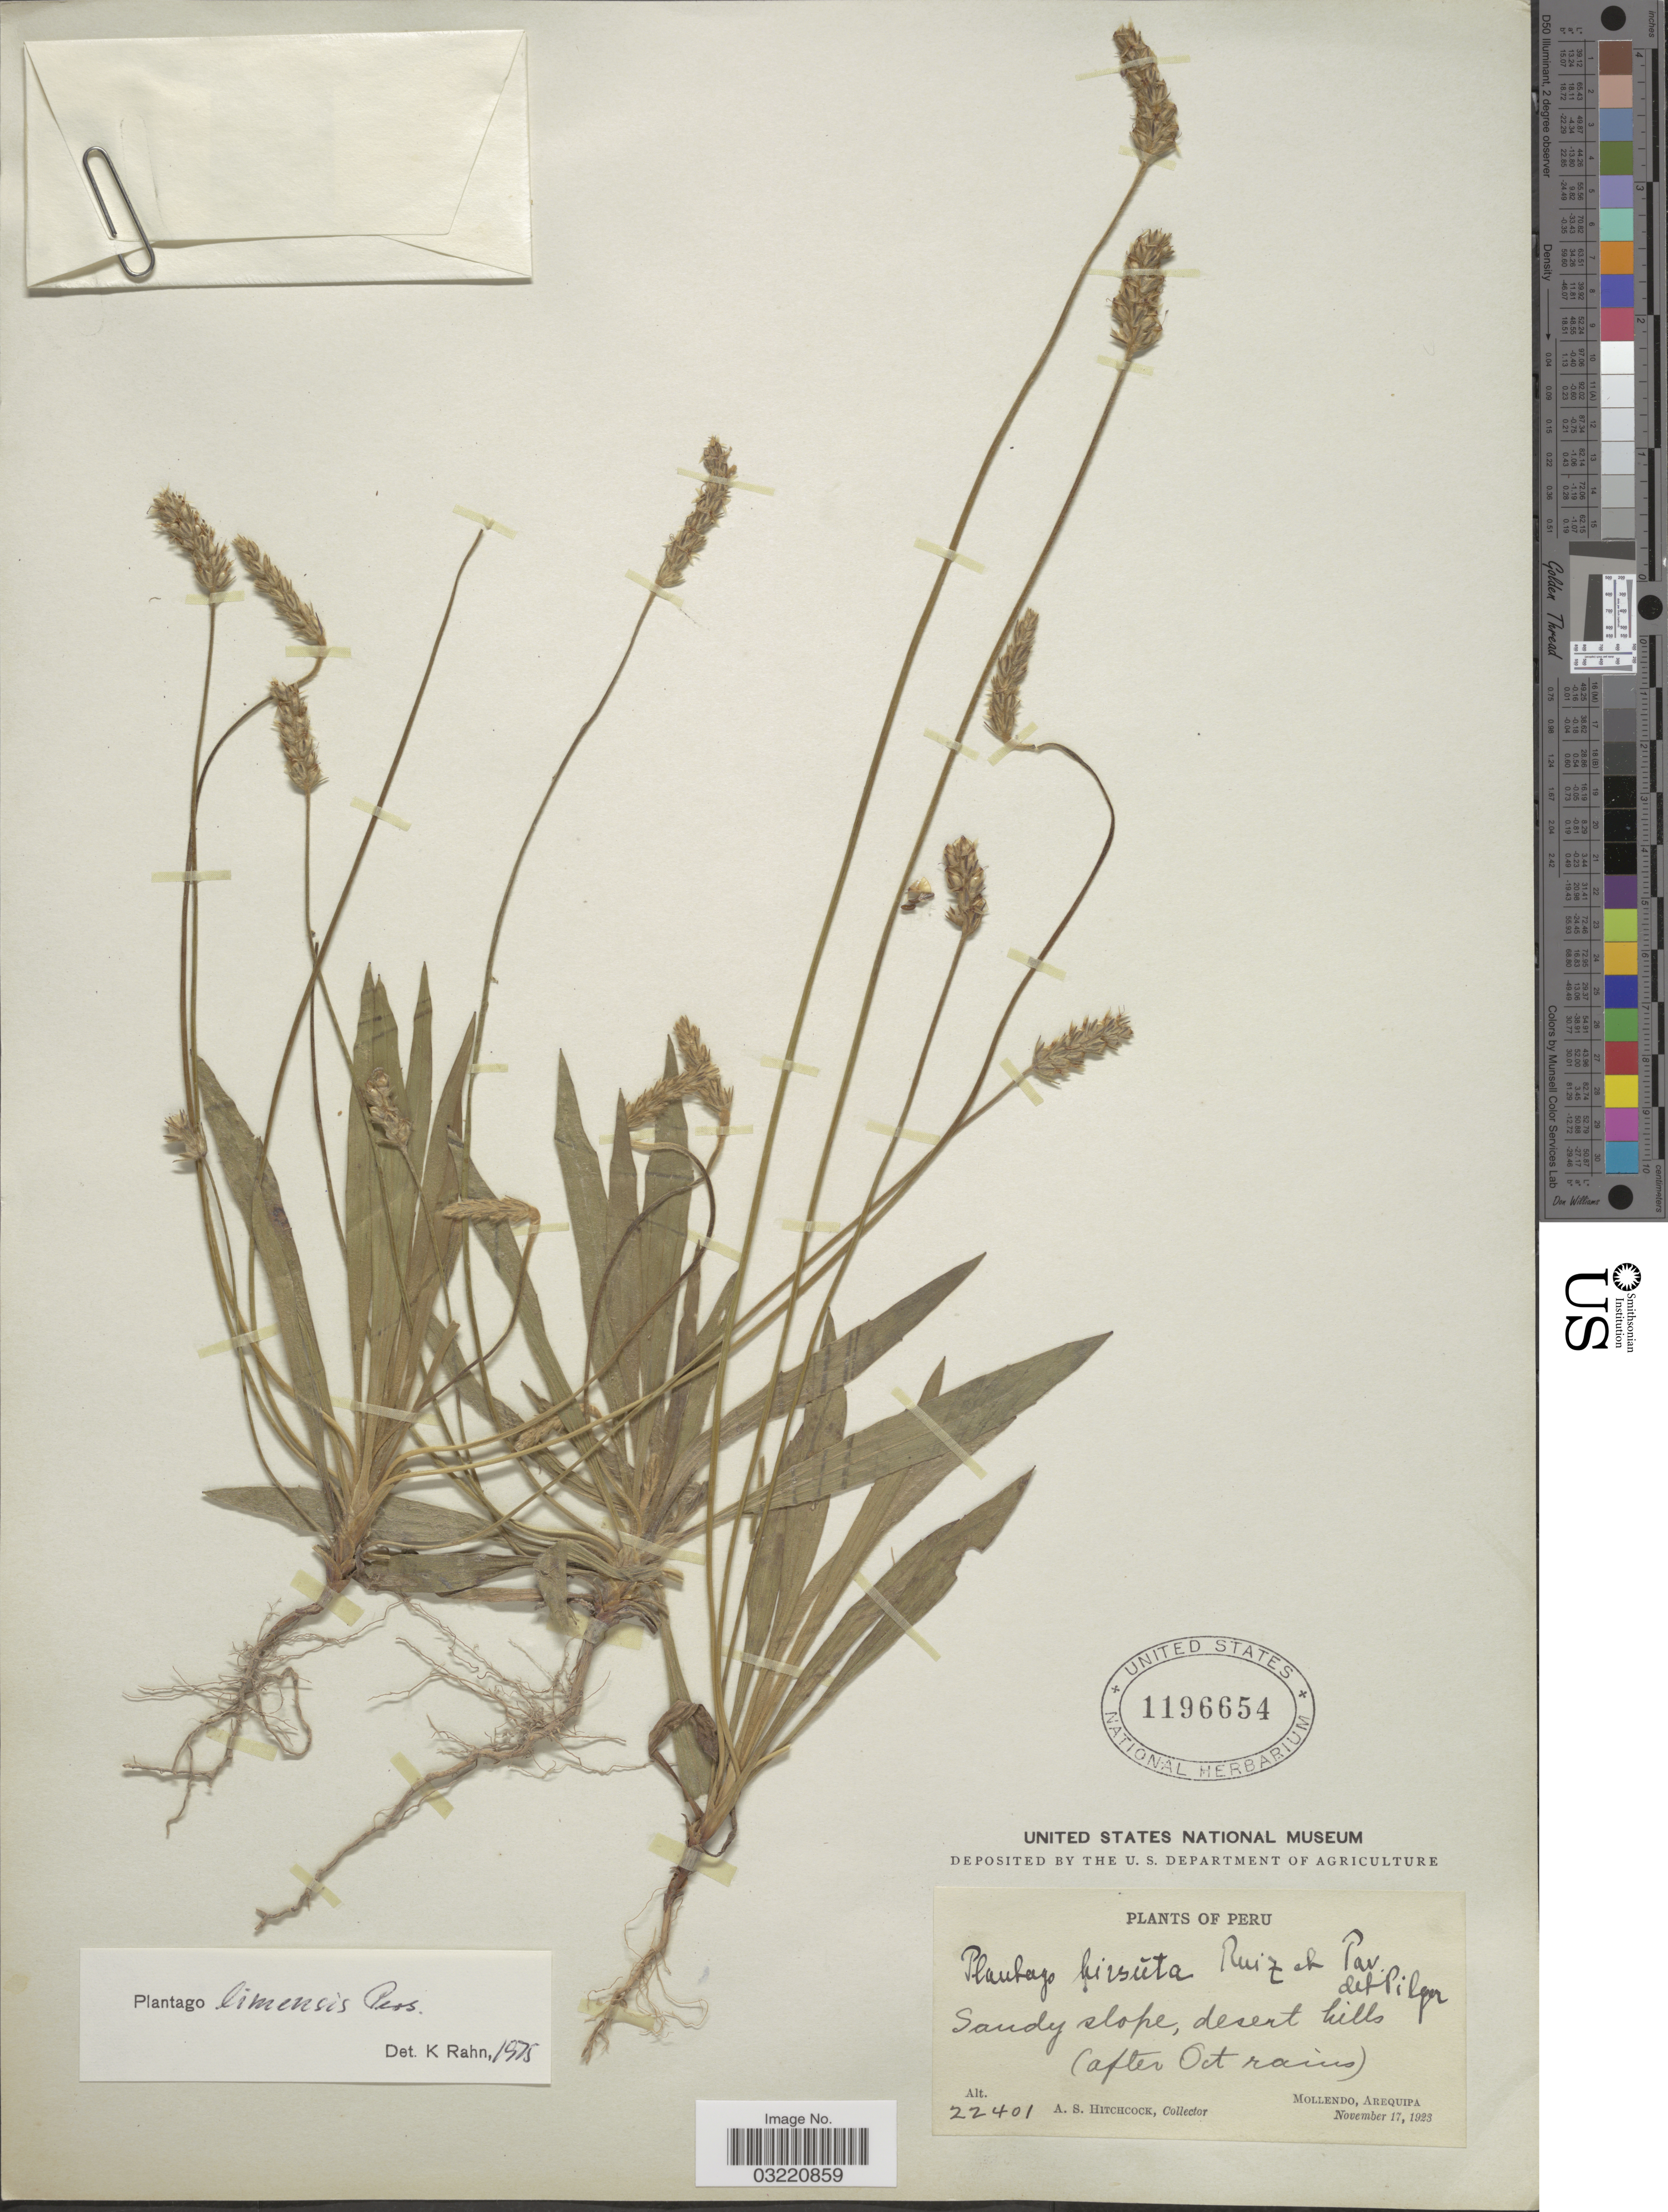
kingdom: Plantae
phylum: Tracheophyta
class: Magnoliopsida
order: Lamiales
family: Plantaginaceae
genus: Plantago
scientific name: Plantago limensis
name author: Pers.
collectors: A. S. Hitchcock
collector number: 22401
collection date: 1923-11-17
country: Peru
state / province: Arequipa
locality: Sandy slope, desert hills (after Oct rains). Mollendo.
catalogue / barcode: US 1196654